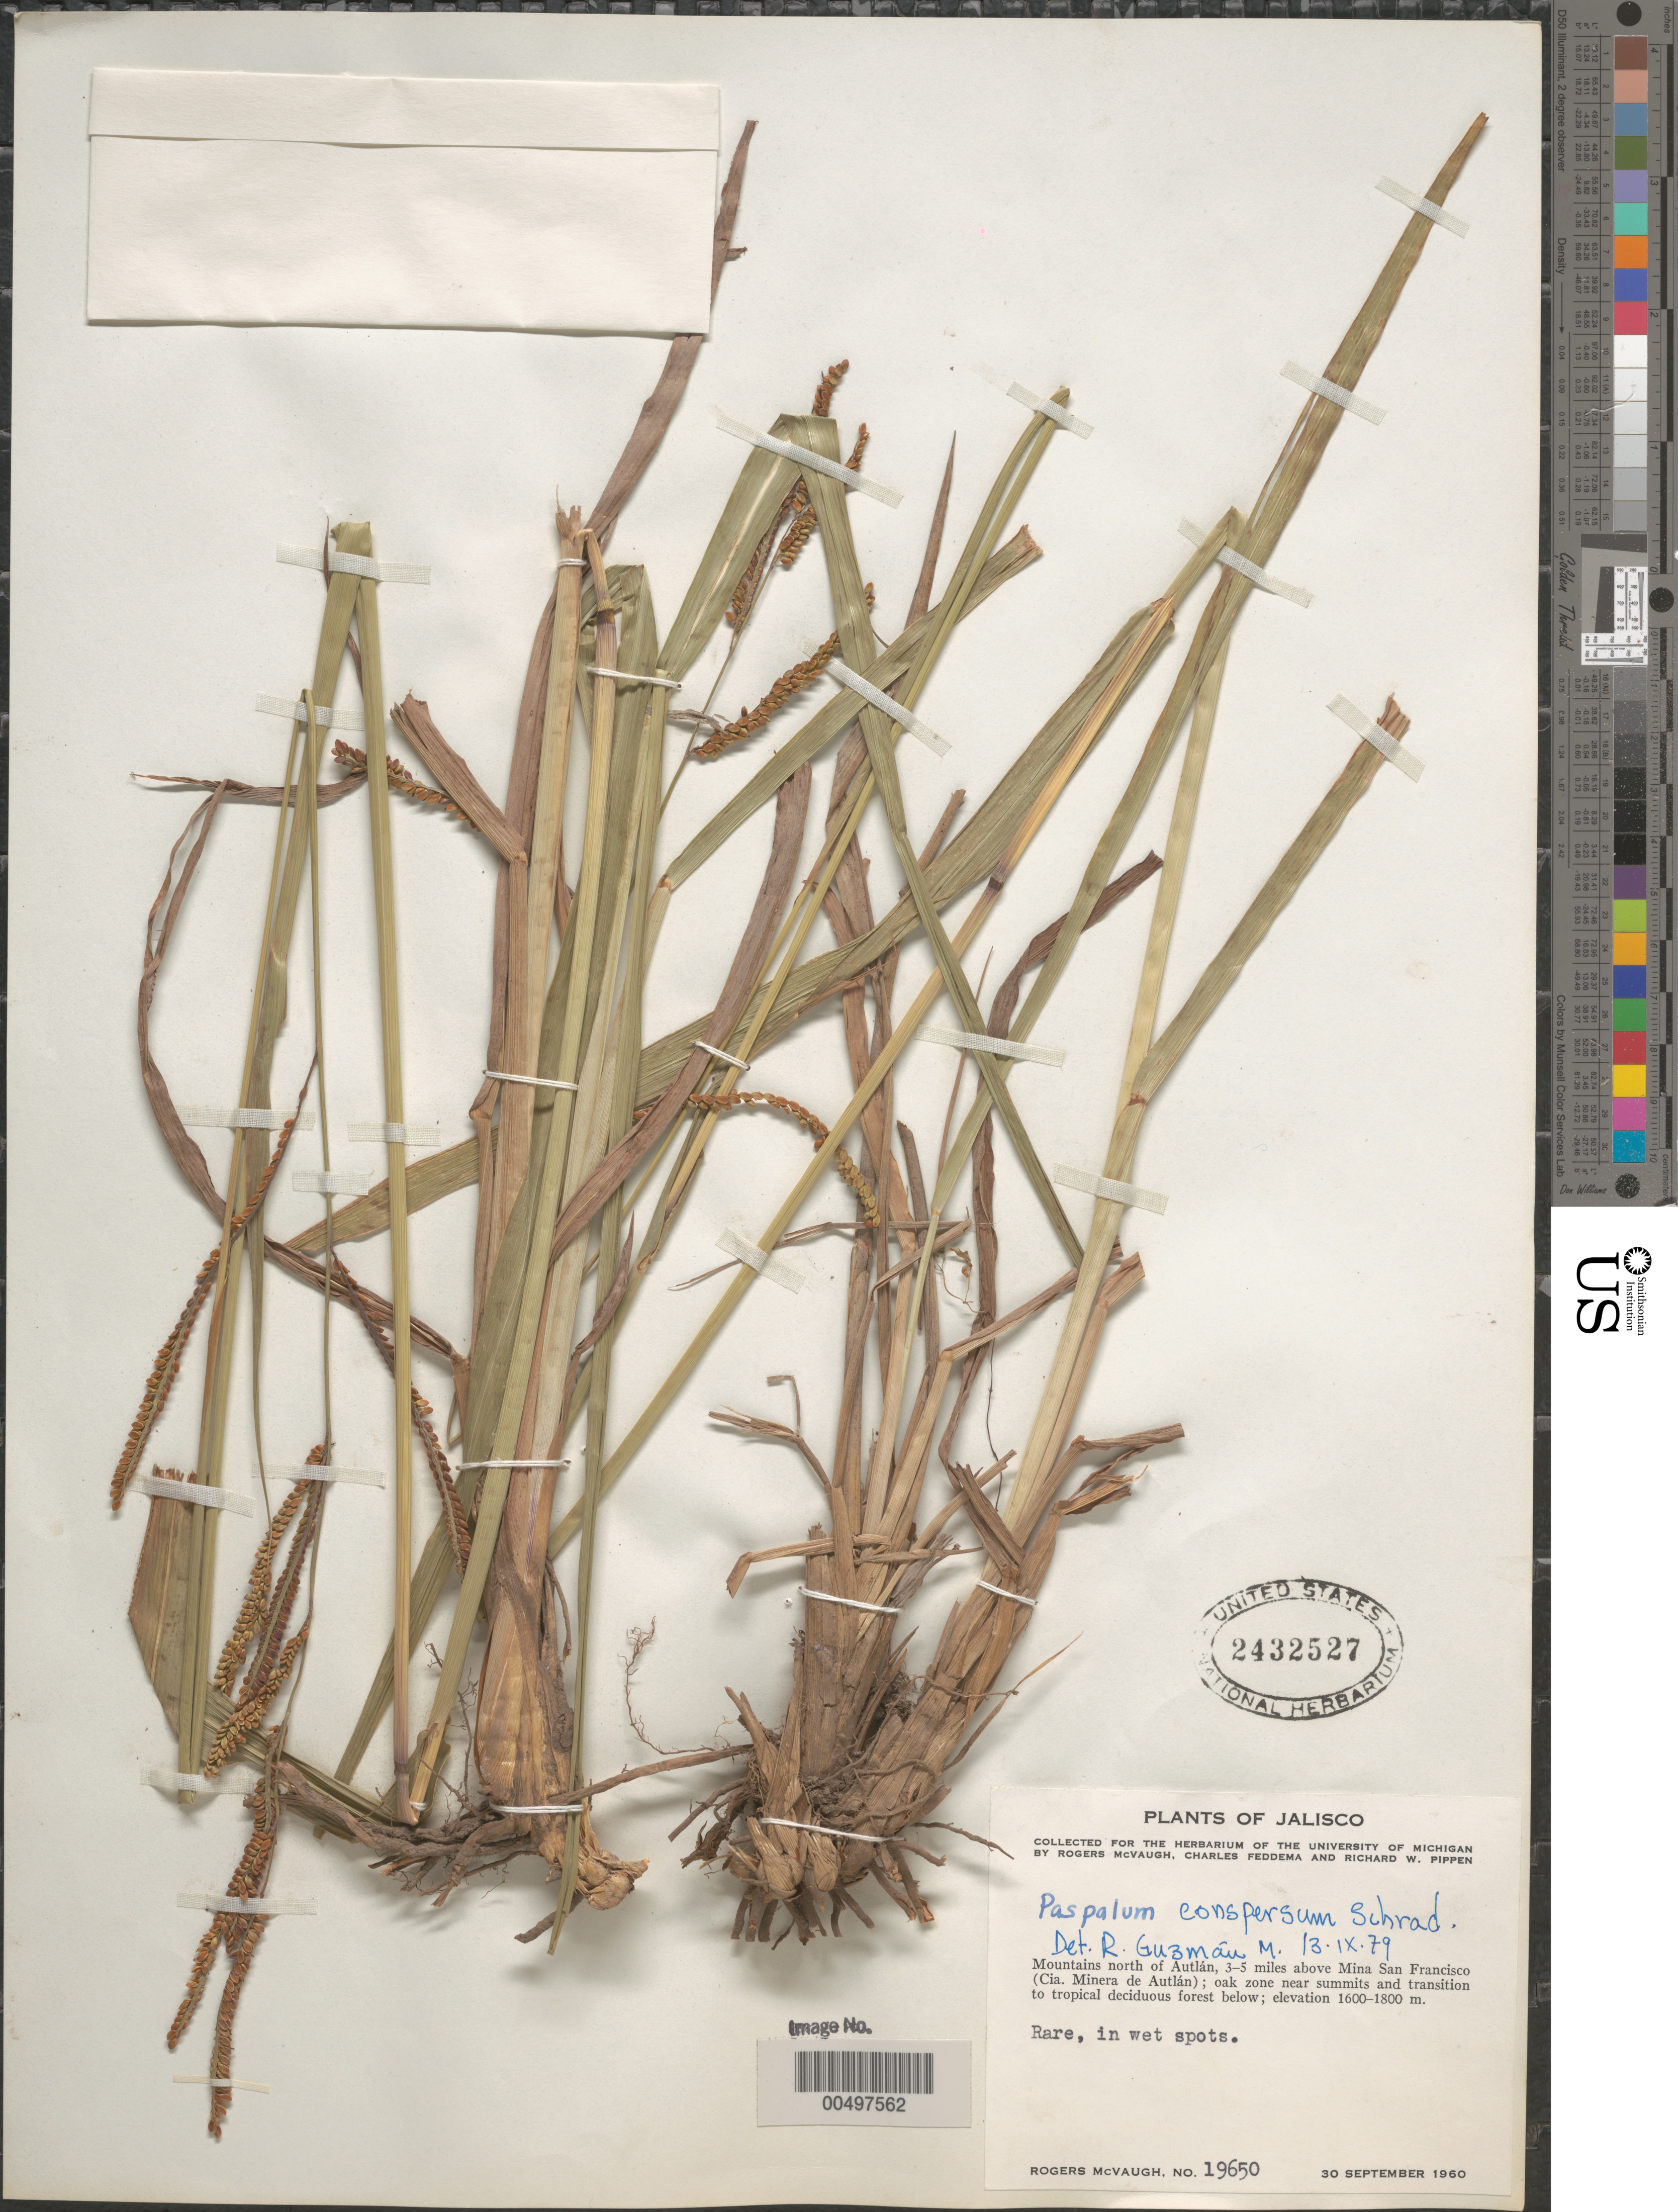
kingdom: Plantae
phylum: Tracheophyta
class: Liliopsida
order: Poales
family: Poaceae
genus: Paspalum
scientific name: Paspalum conspersum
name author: Schrad. ex Schult. in Roem. & Schult.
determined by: Guzm n-M., R.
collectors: R. McVaugh, C. Feddema & R. W. Pippen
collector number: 19650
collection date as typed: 30 Sep 1960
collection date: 1960-09-30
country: Mexico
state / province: Jalisco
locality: Mts N of Autlán, 3-5 mi above Mina San Francisco (Cia. Minera de Autlán)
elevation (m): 1600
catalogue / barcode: US 2432527